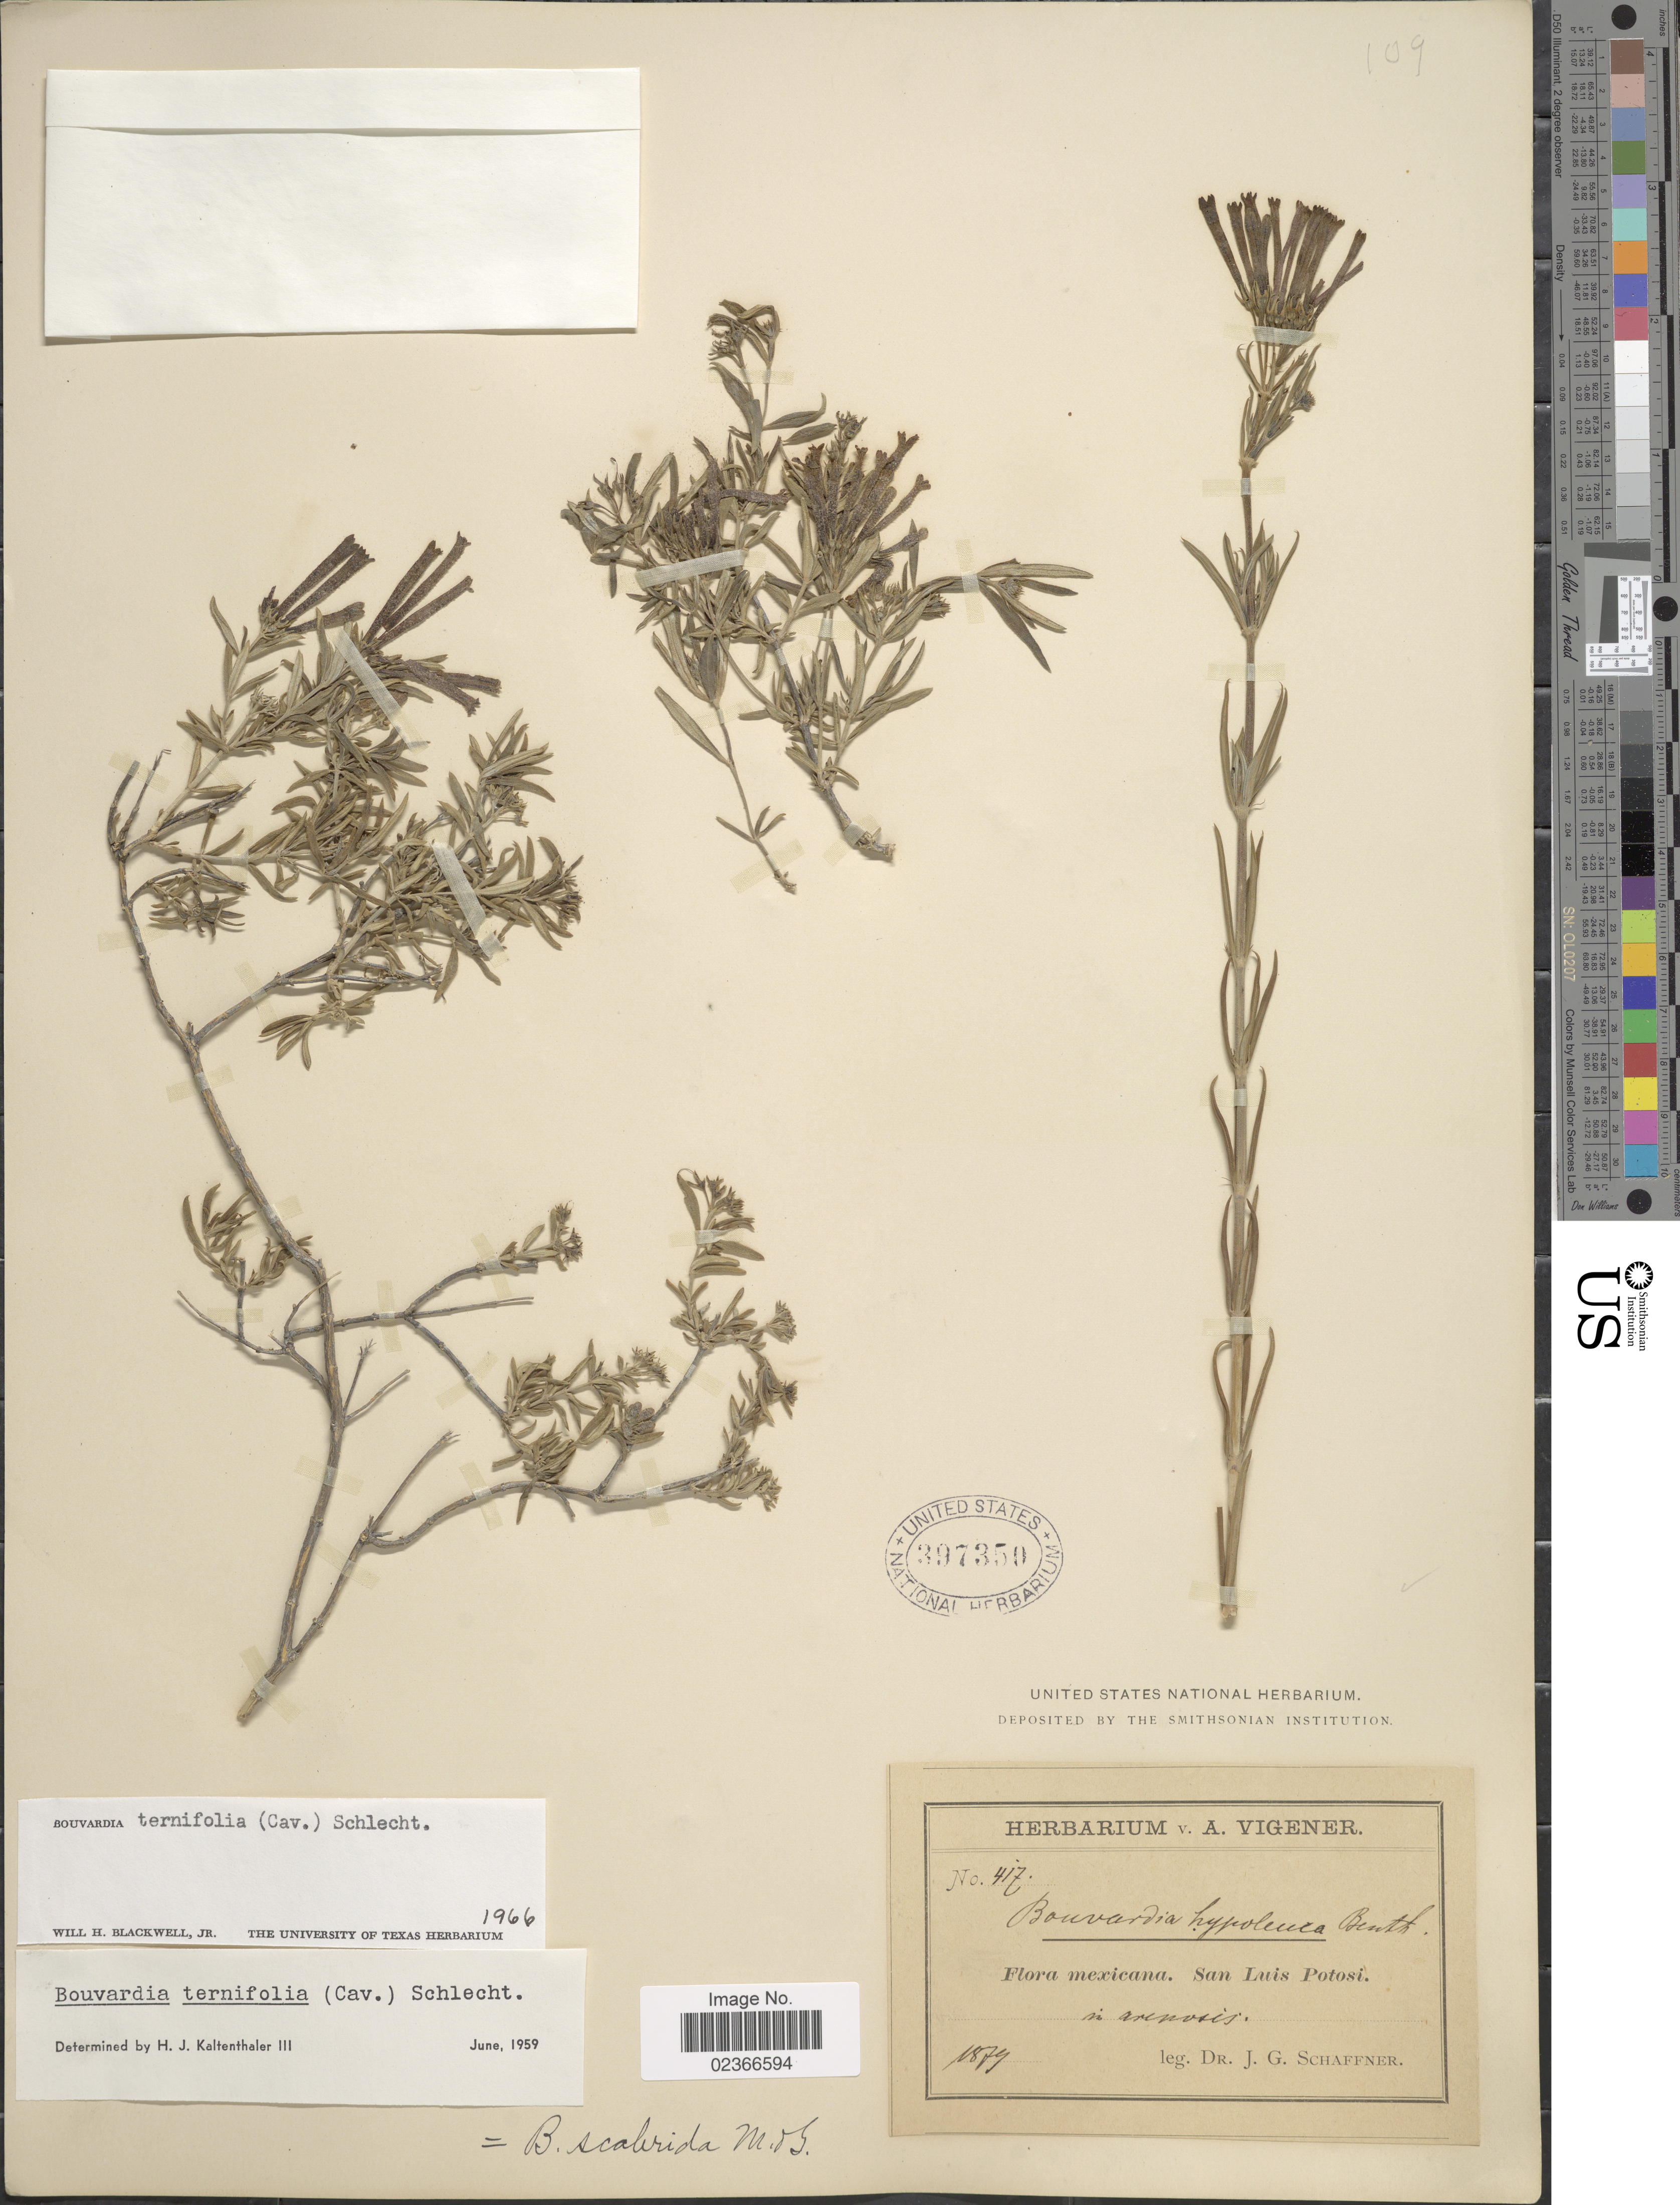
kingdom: Plantae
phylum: Tracheophyta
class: Magnoliopsida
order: Gentianales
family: Rubiaceae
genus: Bouvardia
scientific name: Bouvardia ternifolia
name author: (Cav.) Schltdl.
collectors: J. G. Schaffner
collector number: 417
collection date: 1874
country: Mexico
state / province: San Luis Potosí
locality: In arenosis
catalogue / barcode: US 397350